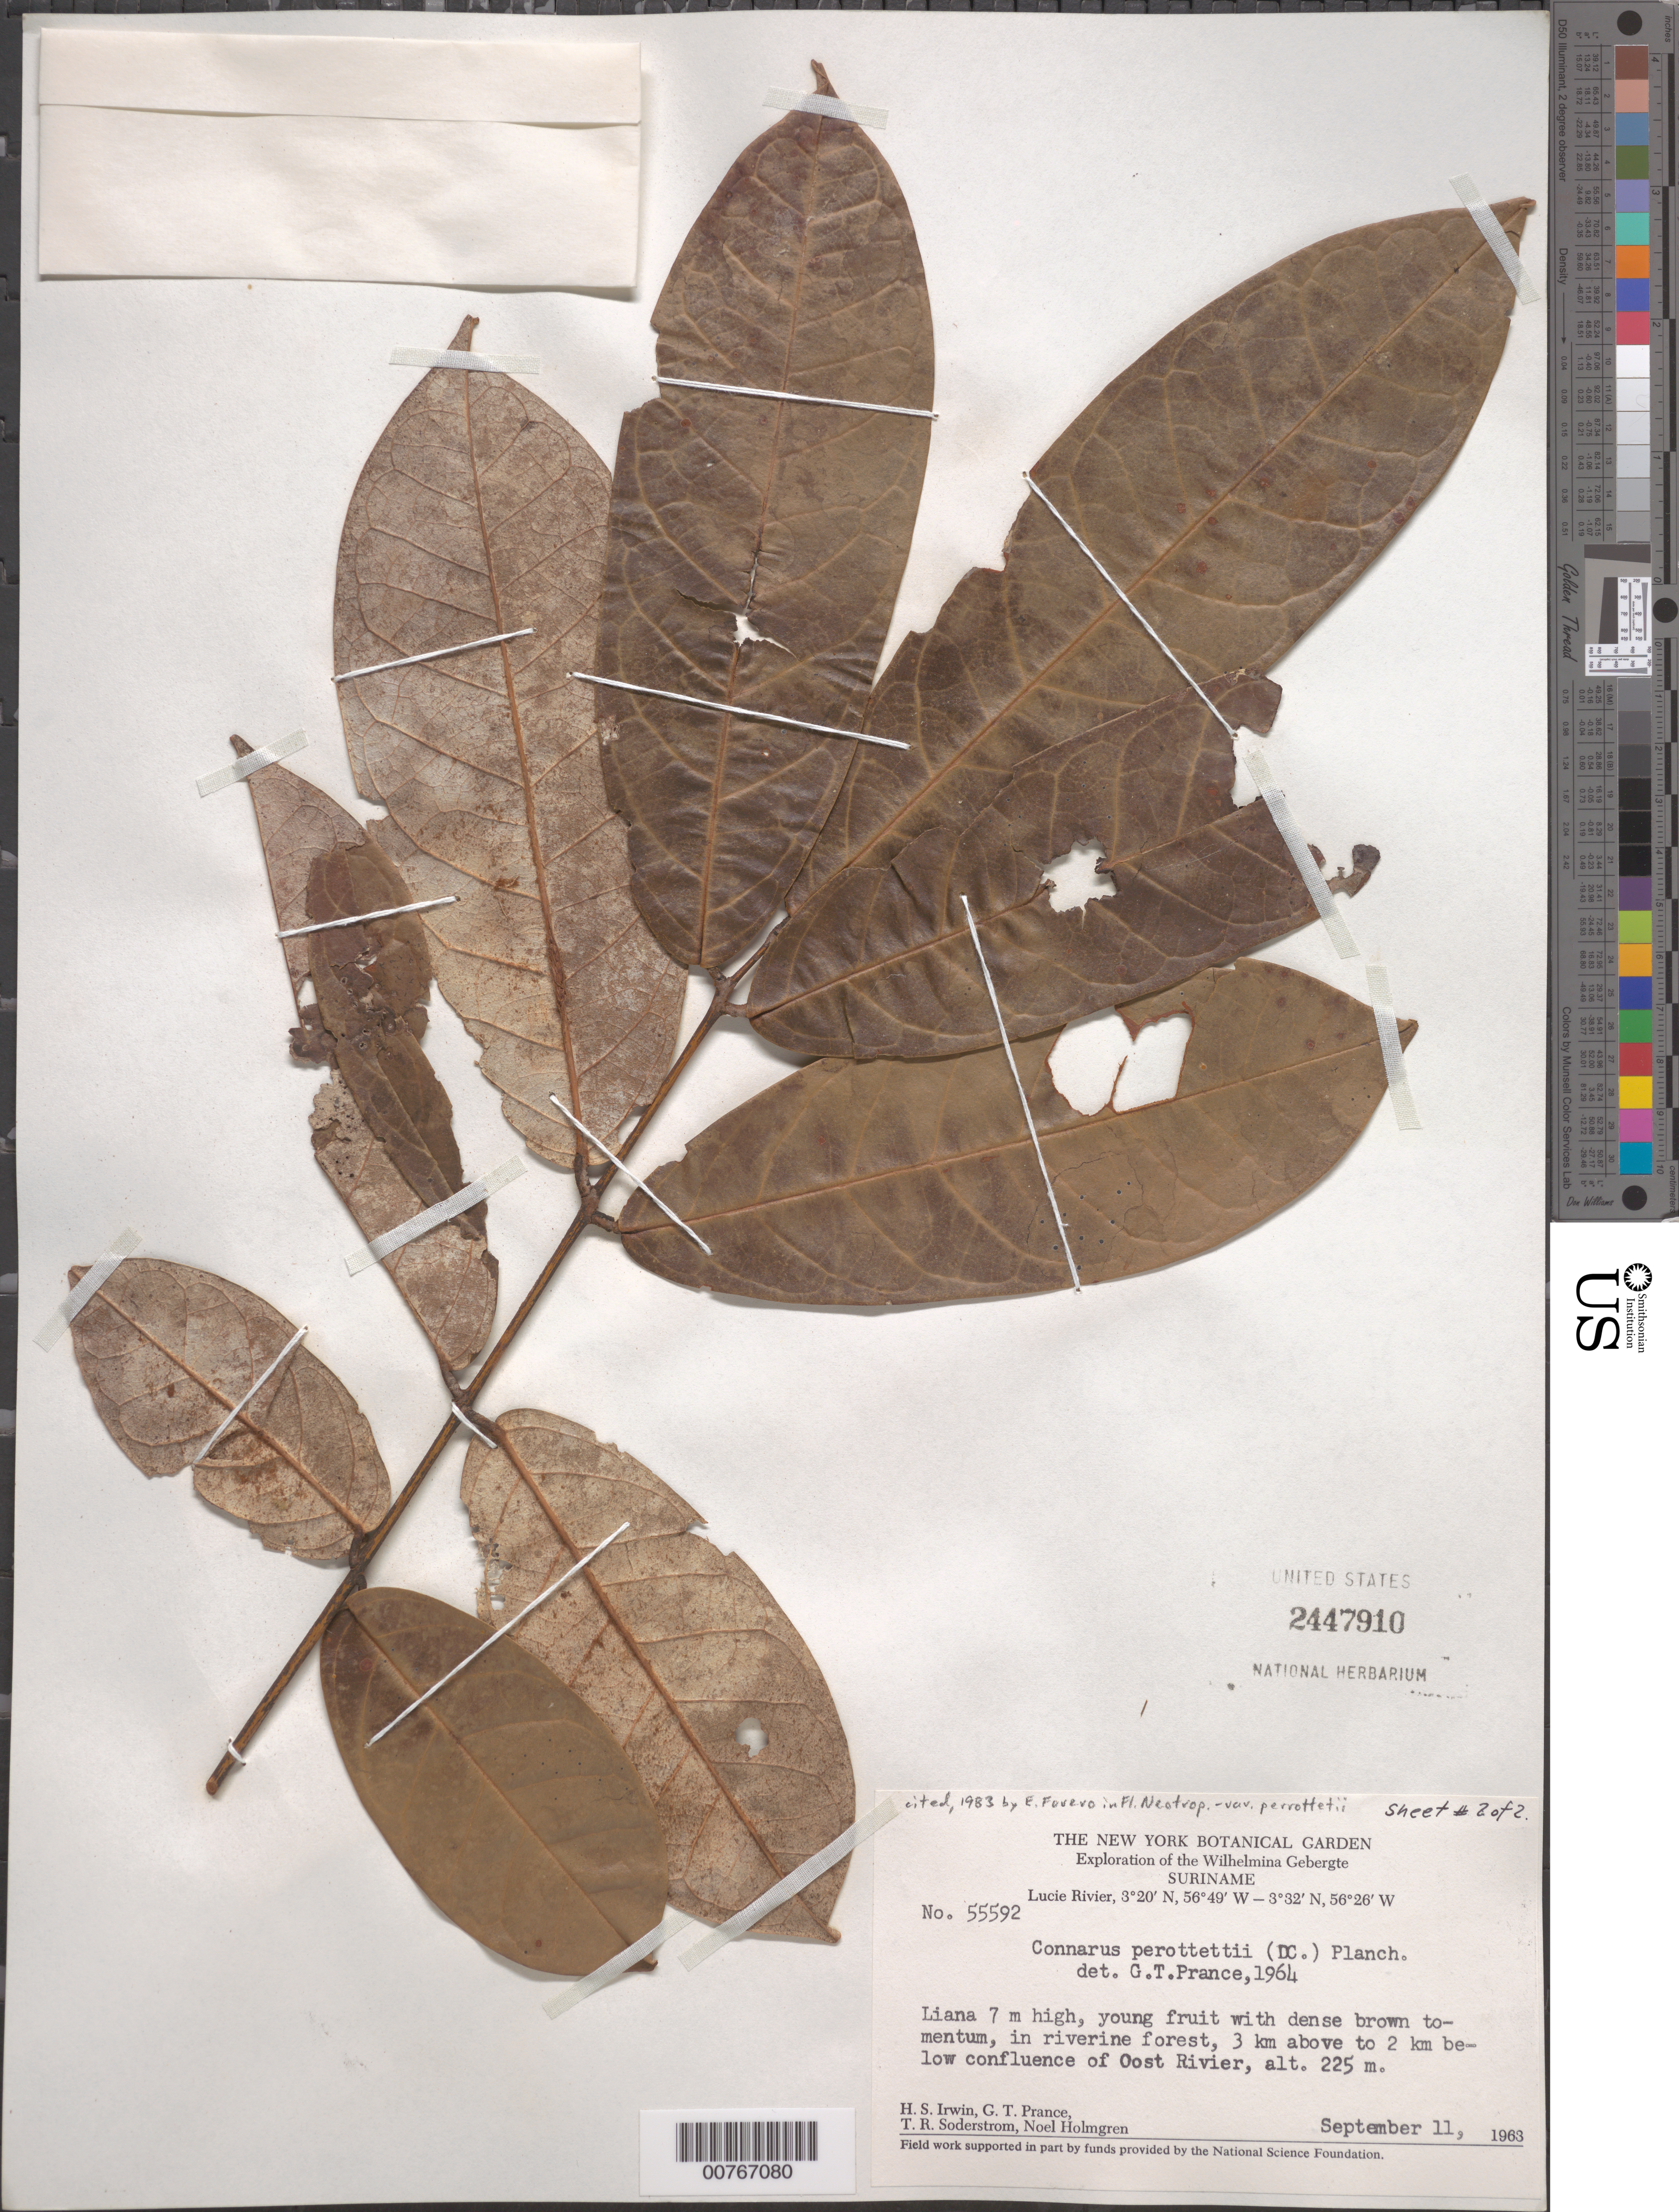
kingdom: Plantae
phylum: Tracheophyta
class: Magnoliopsida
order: Oxalidales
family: Connaraceae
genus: Connarus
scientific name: Connarus perrottetii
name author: (DC.) Planch.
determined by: Prance, G. T.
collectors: H. Irwin, G. T. Prance, T. R. Soderstrom & N. H. Holmgren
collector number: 55592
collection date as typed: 11-Sep-63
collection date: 1963-09-11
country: Suriname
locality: Lucie R., 3 km above to 2 km below confl. with Oost R., Wilhelmina Gebergte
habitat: Riverine forest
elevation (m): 225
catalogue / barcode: US 2447910